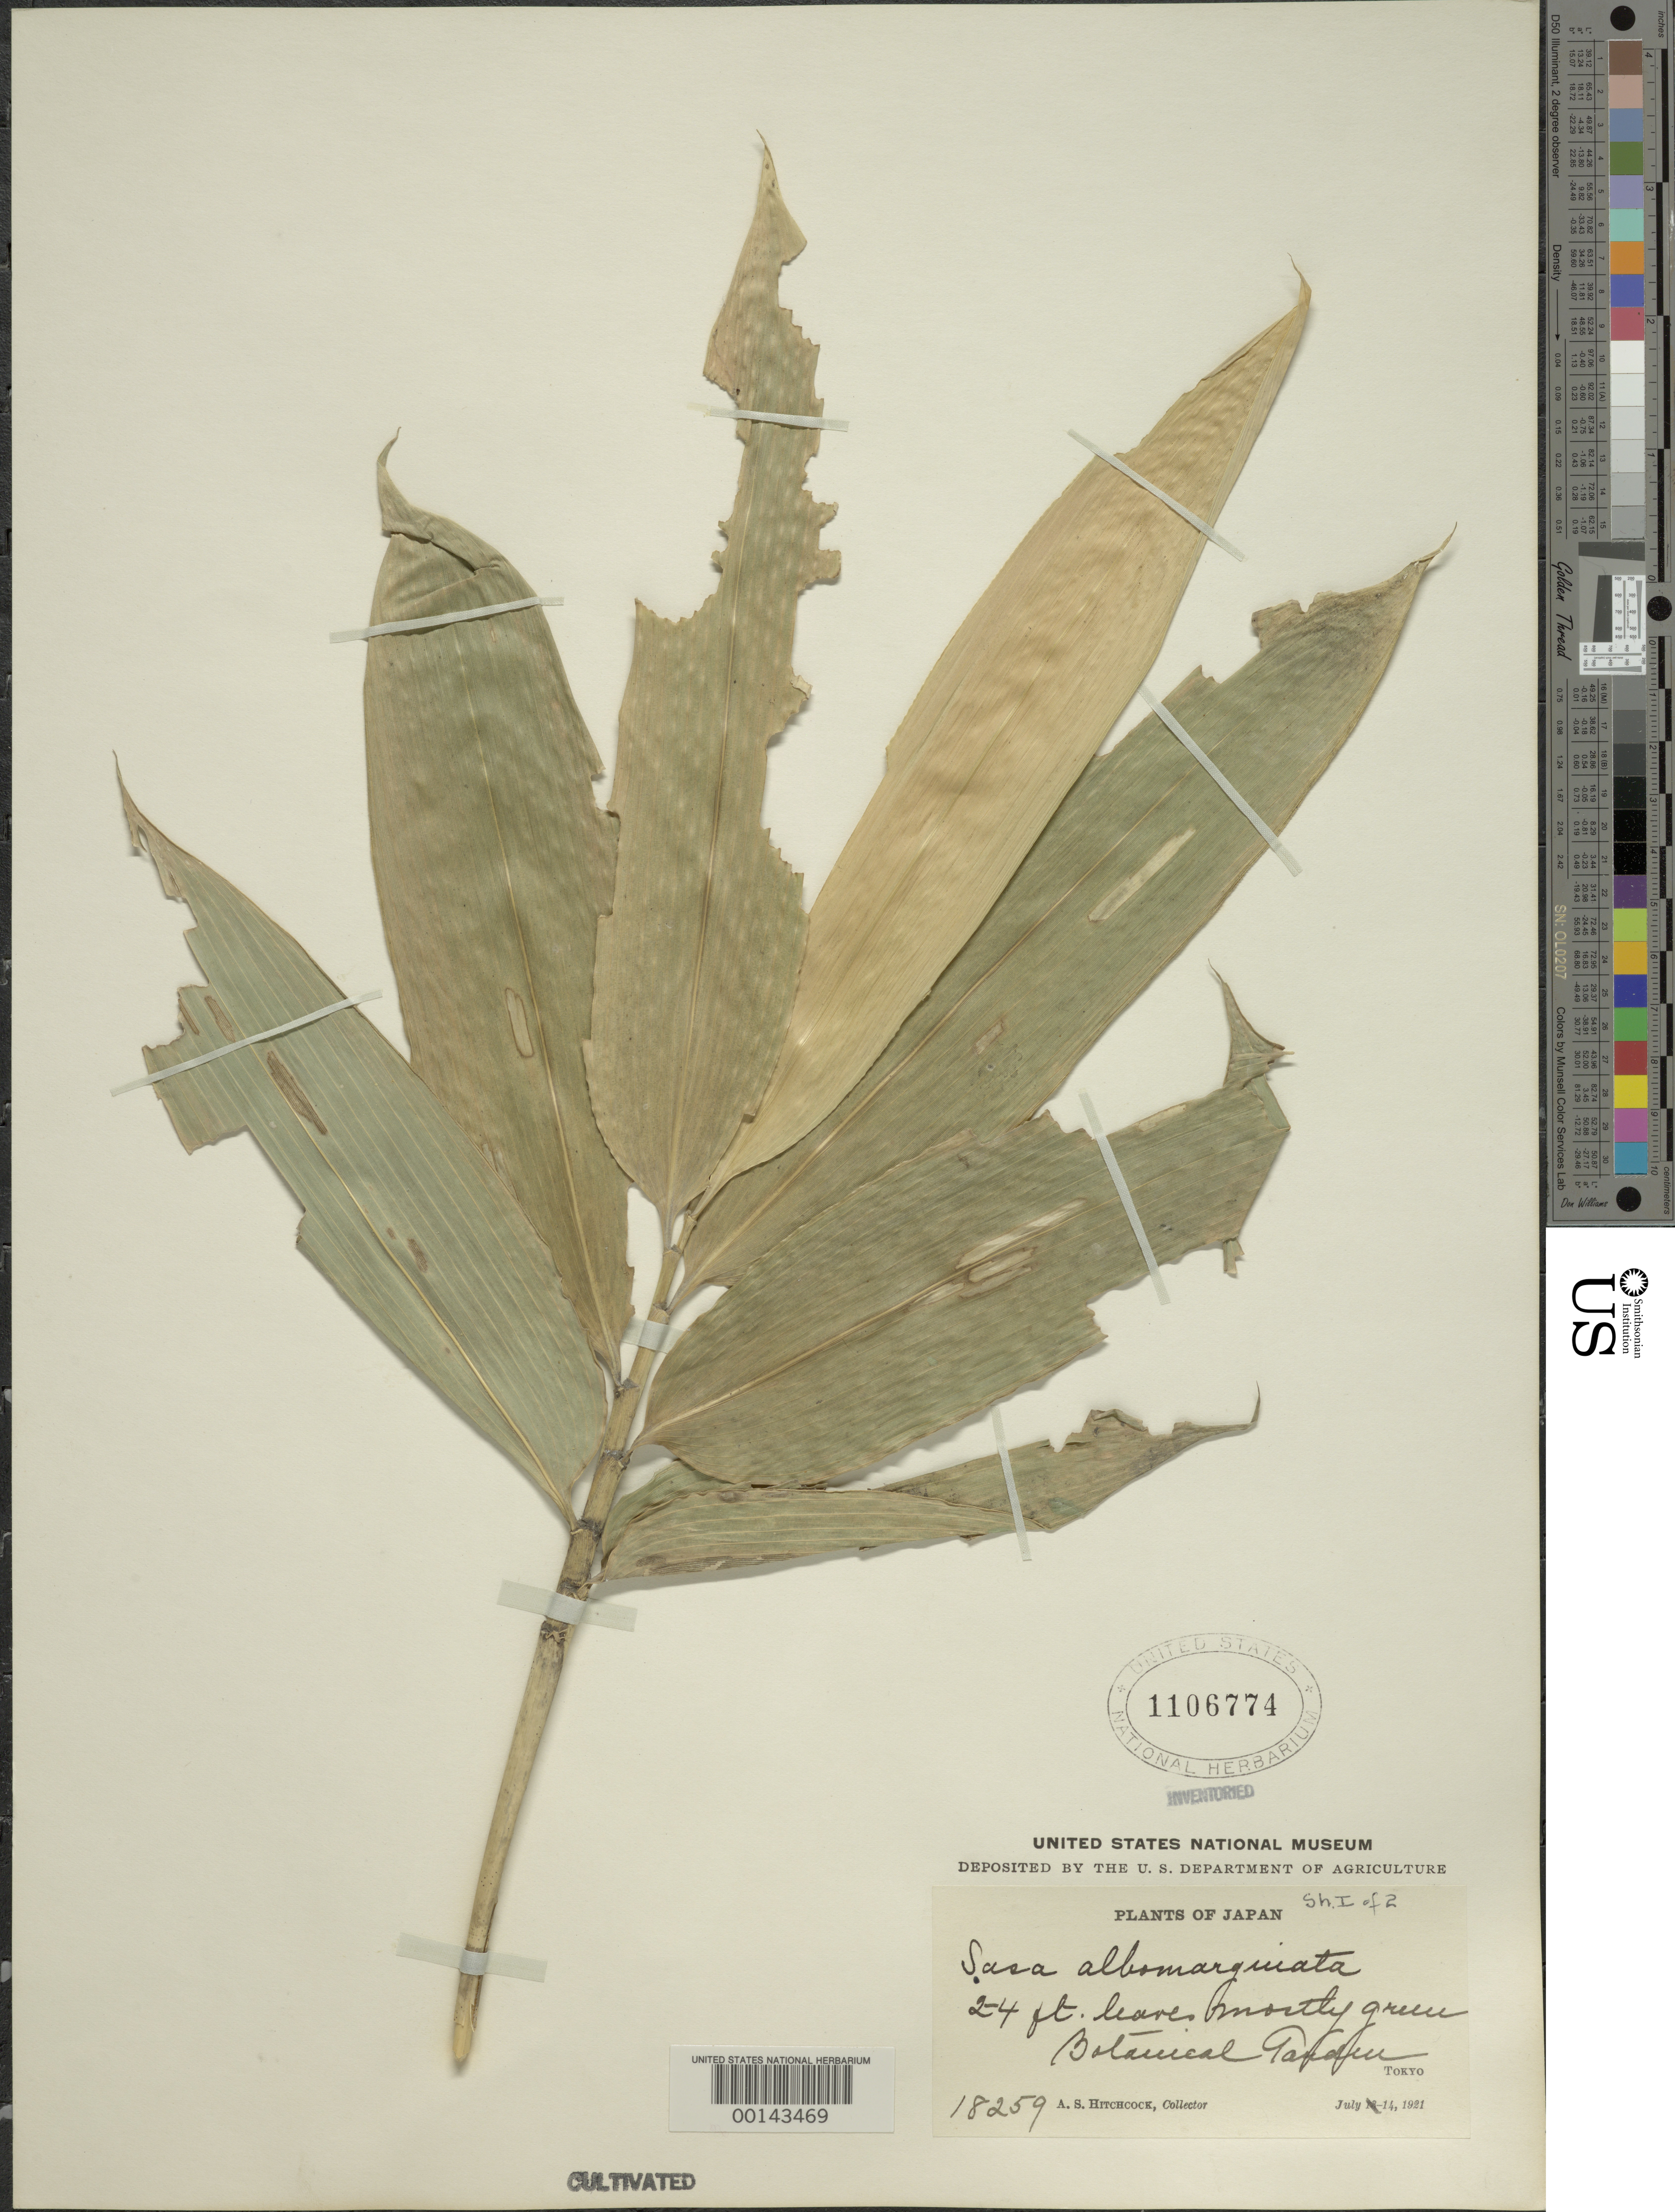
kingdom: Plantae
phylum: Tracheophyta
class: Liliopsida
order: Poales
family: Poaceae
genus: Sasa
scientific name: Sasa veitchii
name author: (Carrière) Rehder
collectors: A. S. Hitchcock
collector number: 18259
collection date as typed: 14 Jul 1921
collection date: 1921-07-14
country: Japan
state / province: Tokyo, Federal City of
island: Honshu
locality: Botanic garden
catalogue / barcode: US 1106774